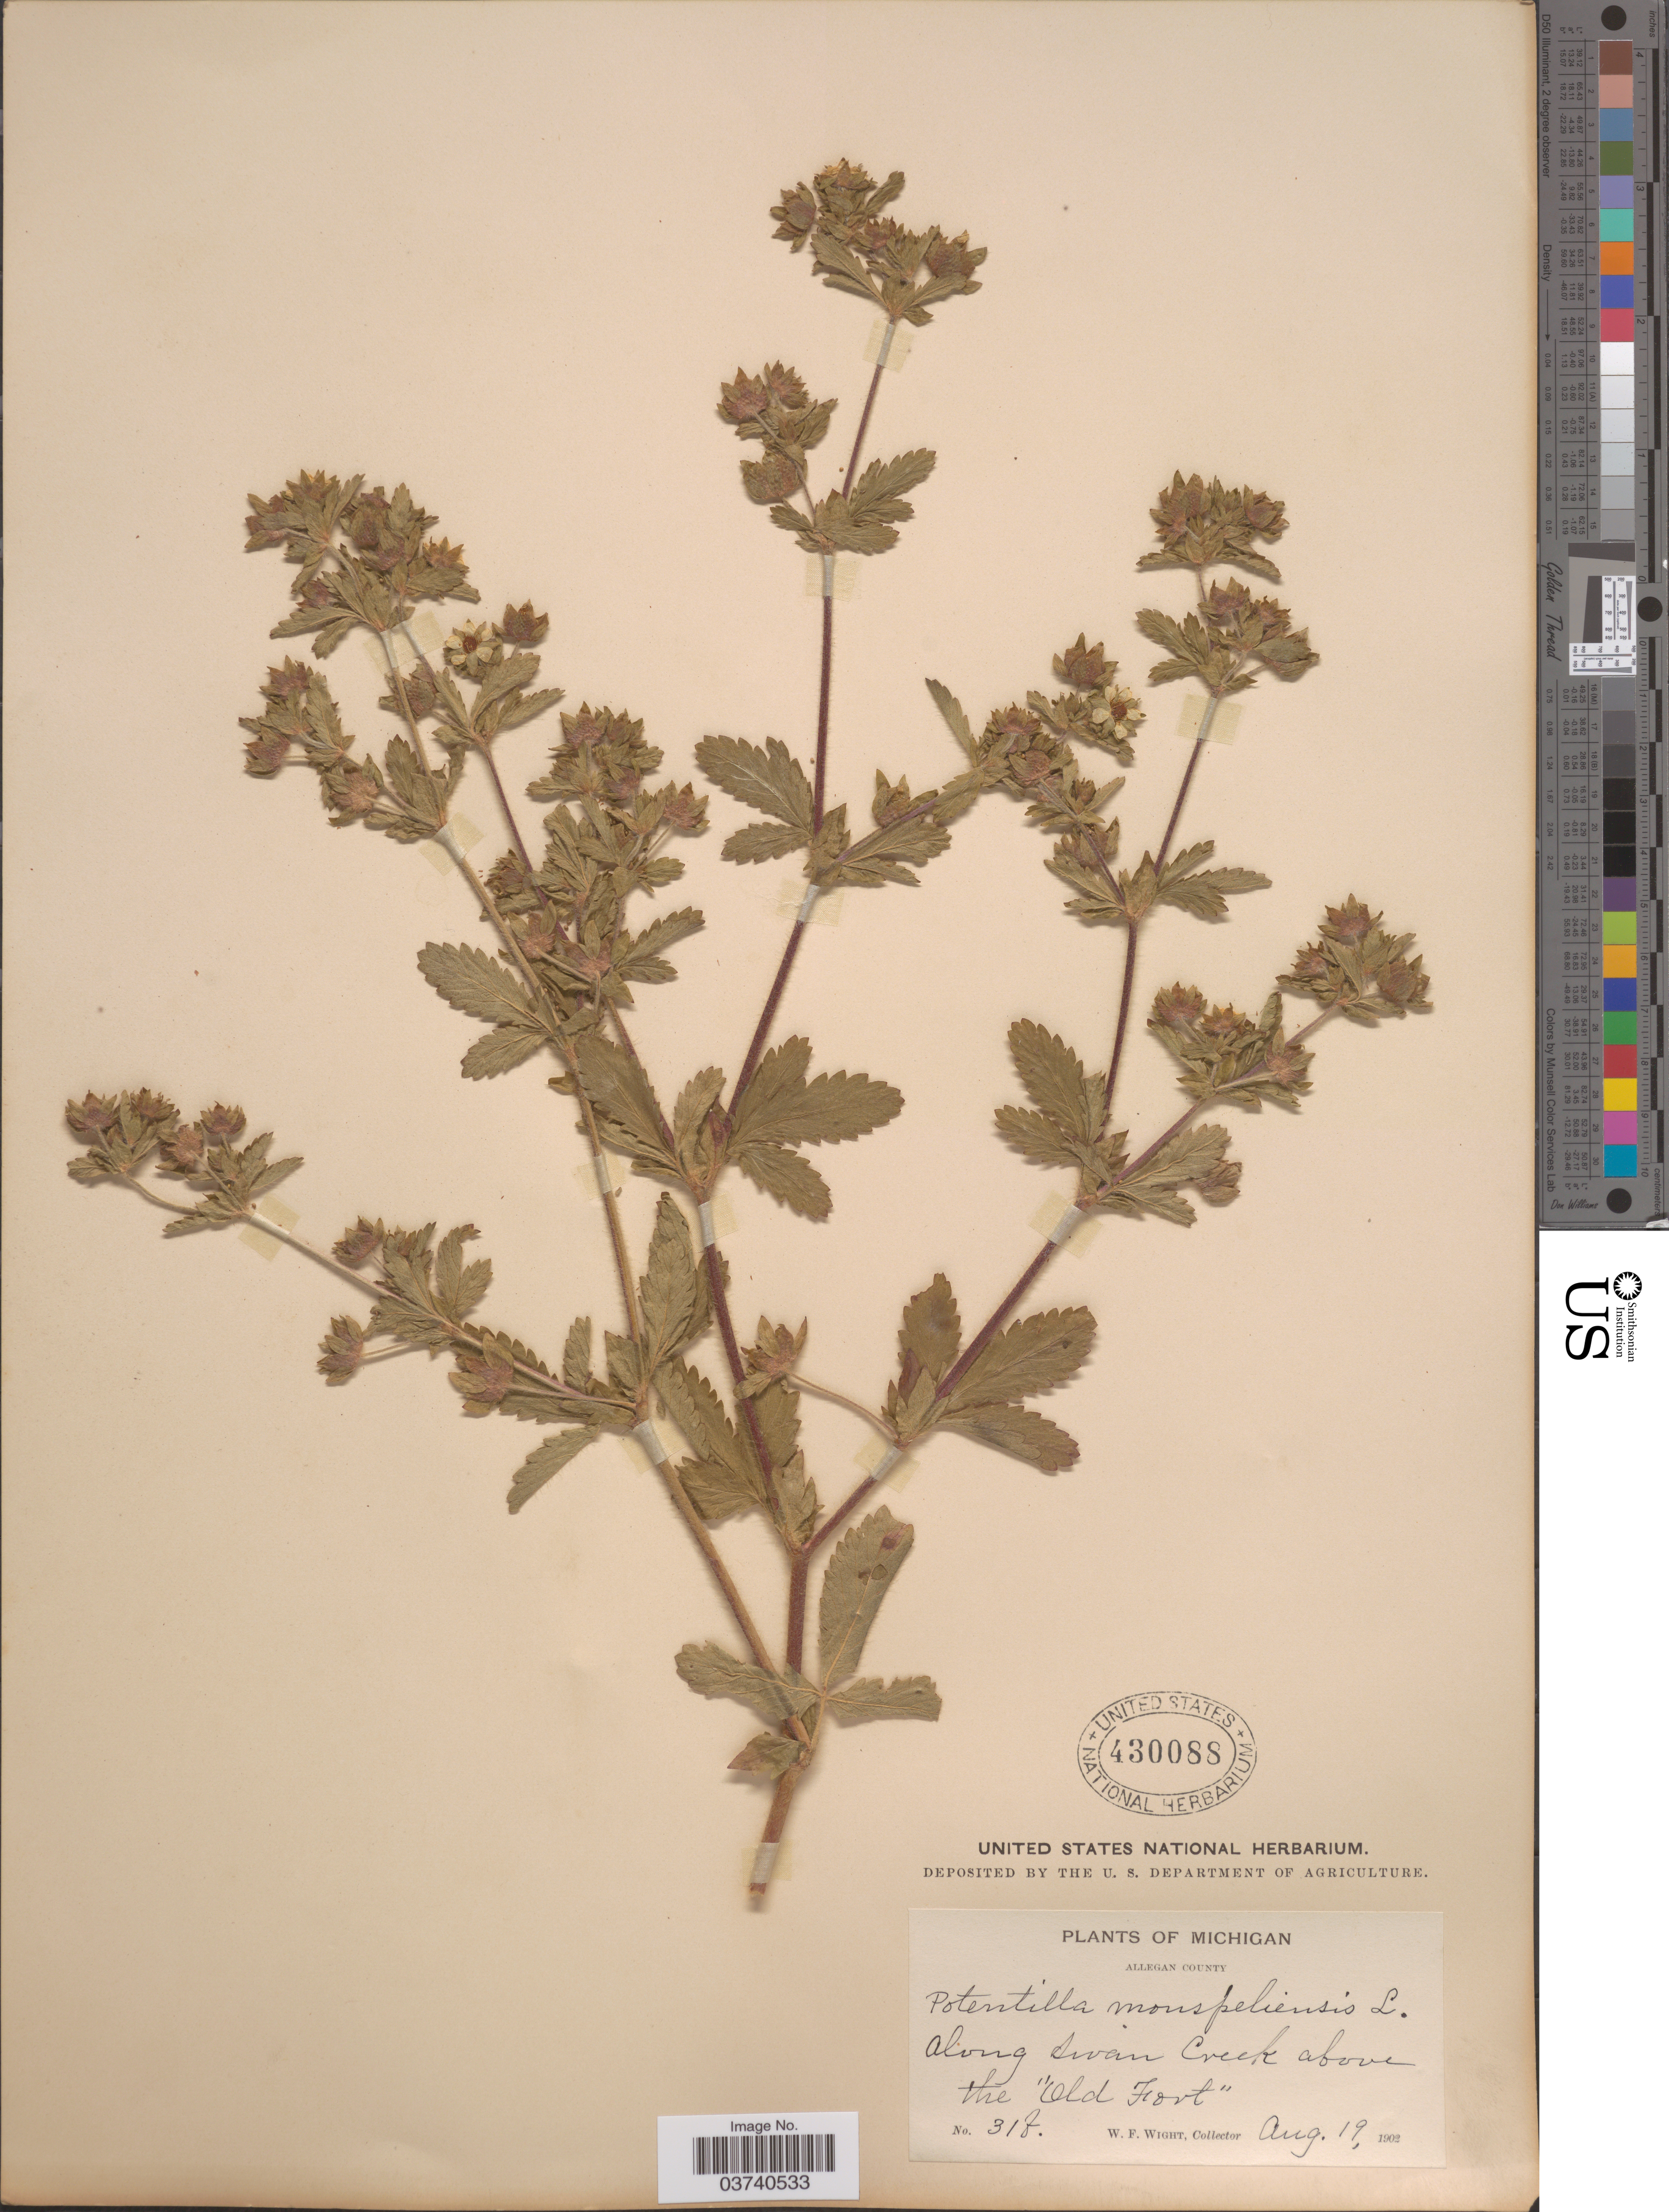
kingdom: Plantae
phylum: Tracheophyta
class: Magnoliopsida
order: Rosales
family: Rosaceae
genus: Potentilla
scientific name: Potentilla norvegica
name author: L.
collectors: W. Wight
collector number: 31f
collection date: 1902-08-19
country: United States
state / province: Michigan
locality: Allegan County. Along Swan Creek, above the "Old Fort".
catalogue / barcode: US 430088